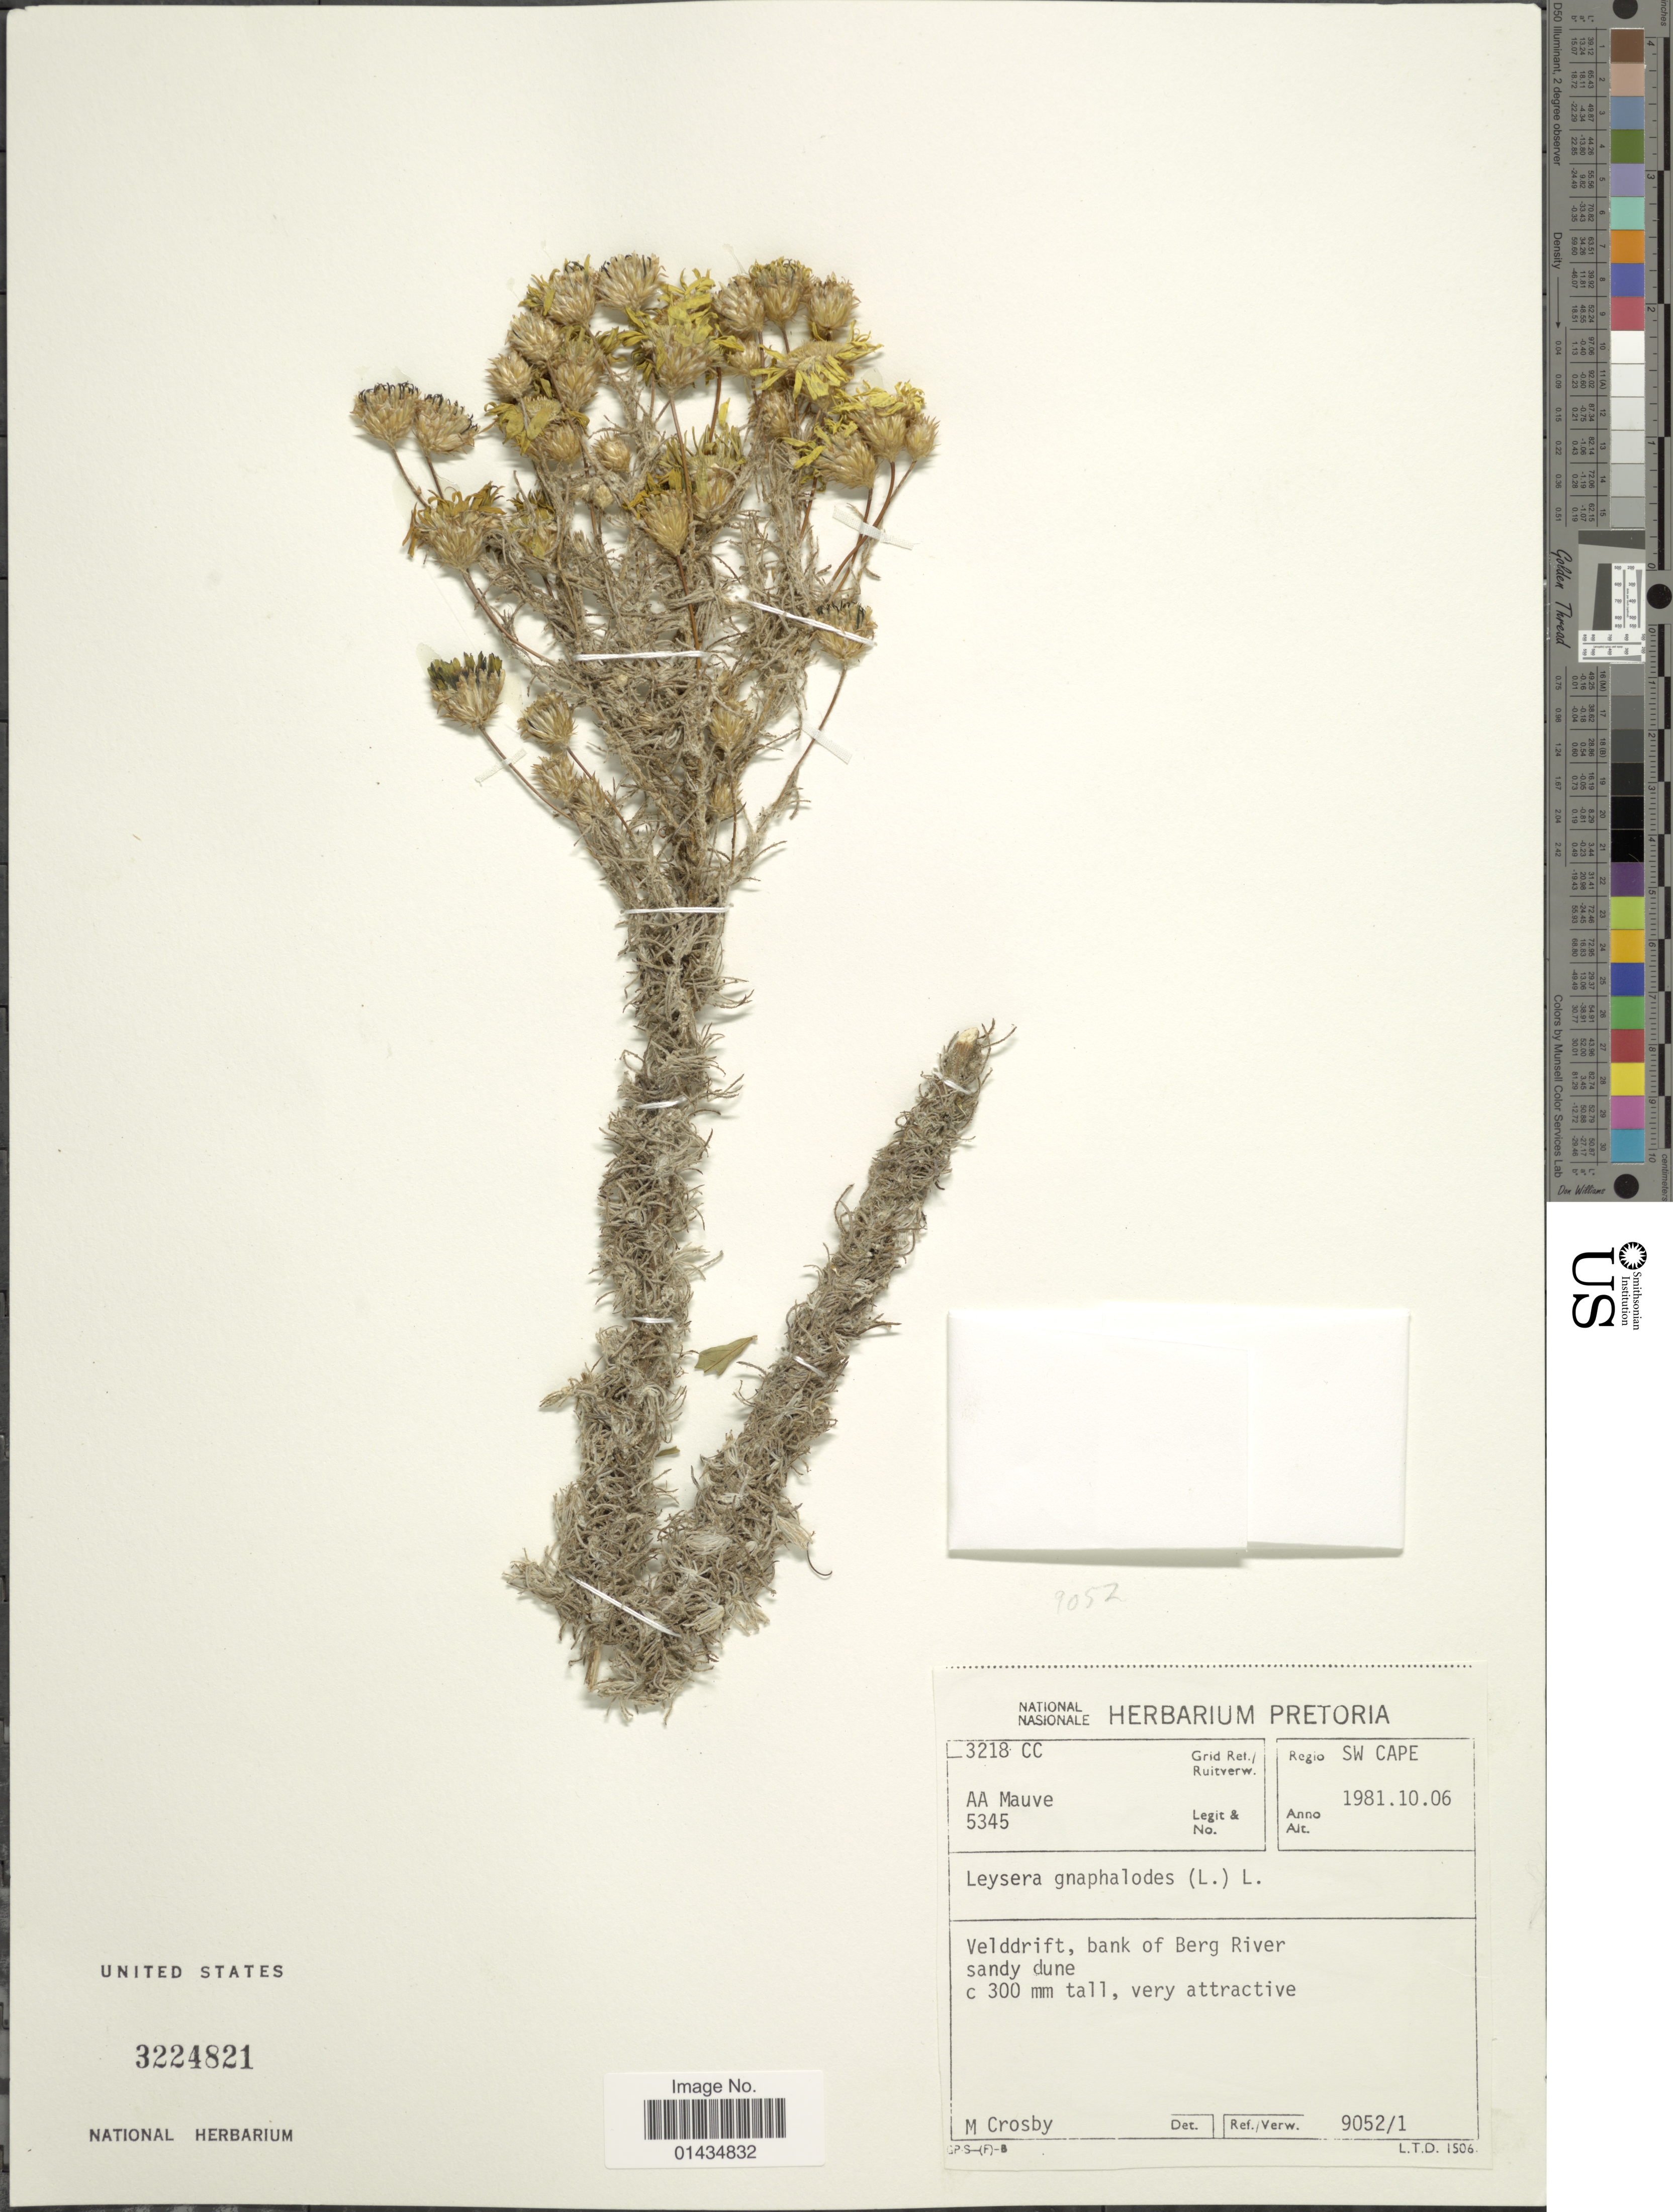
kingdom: Plantae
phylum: Tracheophyta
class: Magnoliopsida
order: Asterales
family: Asteraceae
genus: Leysera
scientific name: Leysera gnaphalodes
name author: (L.) L.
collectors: A. Mauve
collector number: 5345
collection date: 1981-06-10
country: South Africa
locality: Regio SW Cape, 3218 CC, Velddrift, bank of Berg River, sandy sune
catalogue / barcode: US 3224821